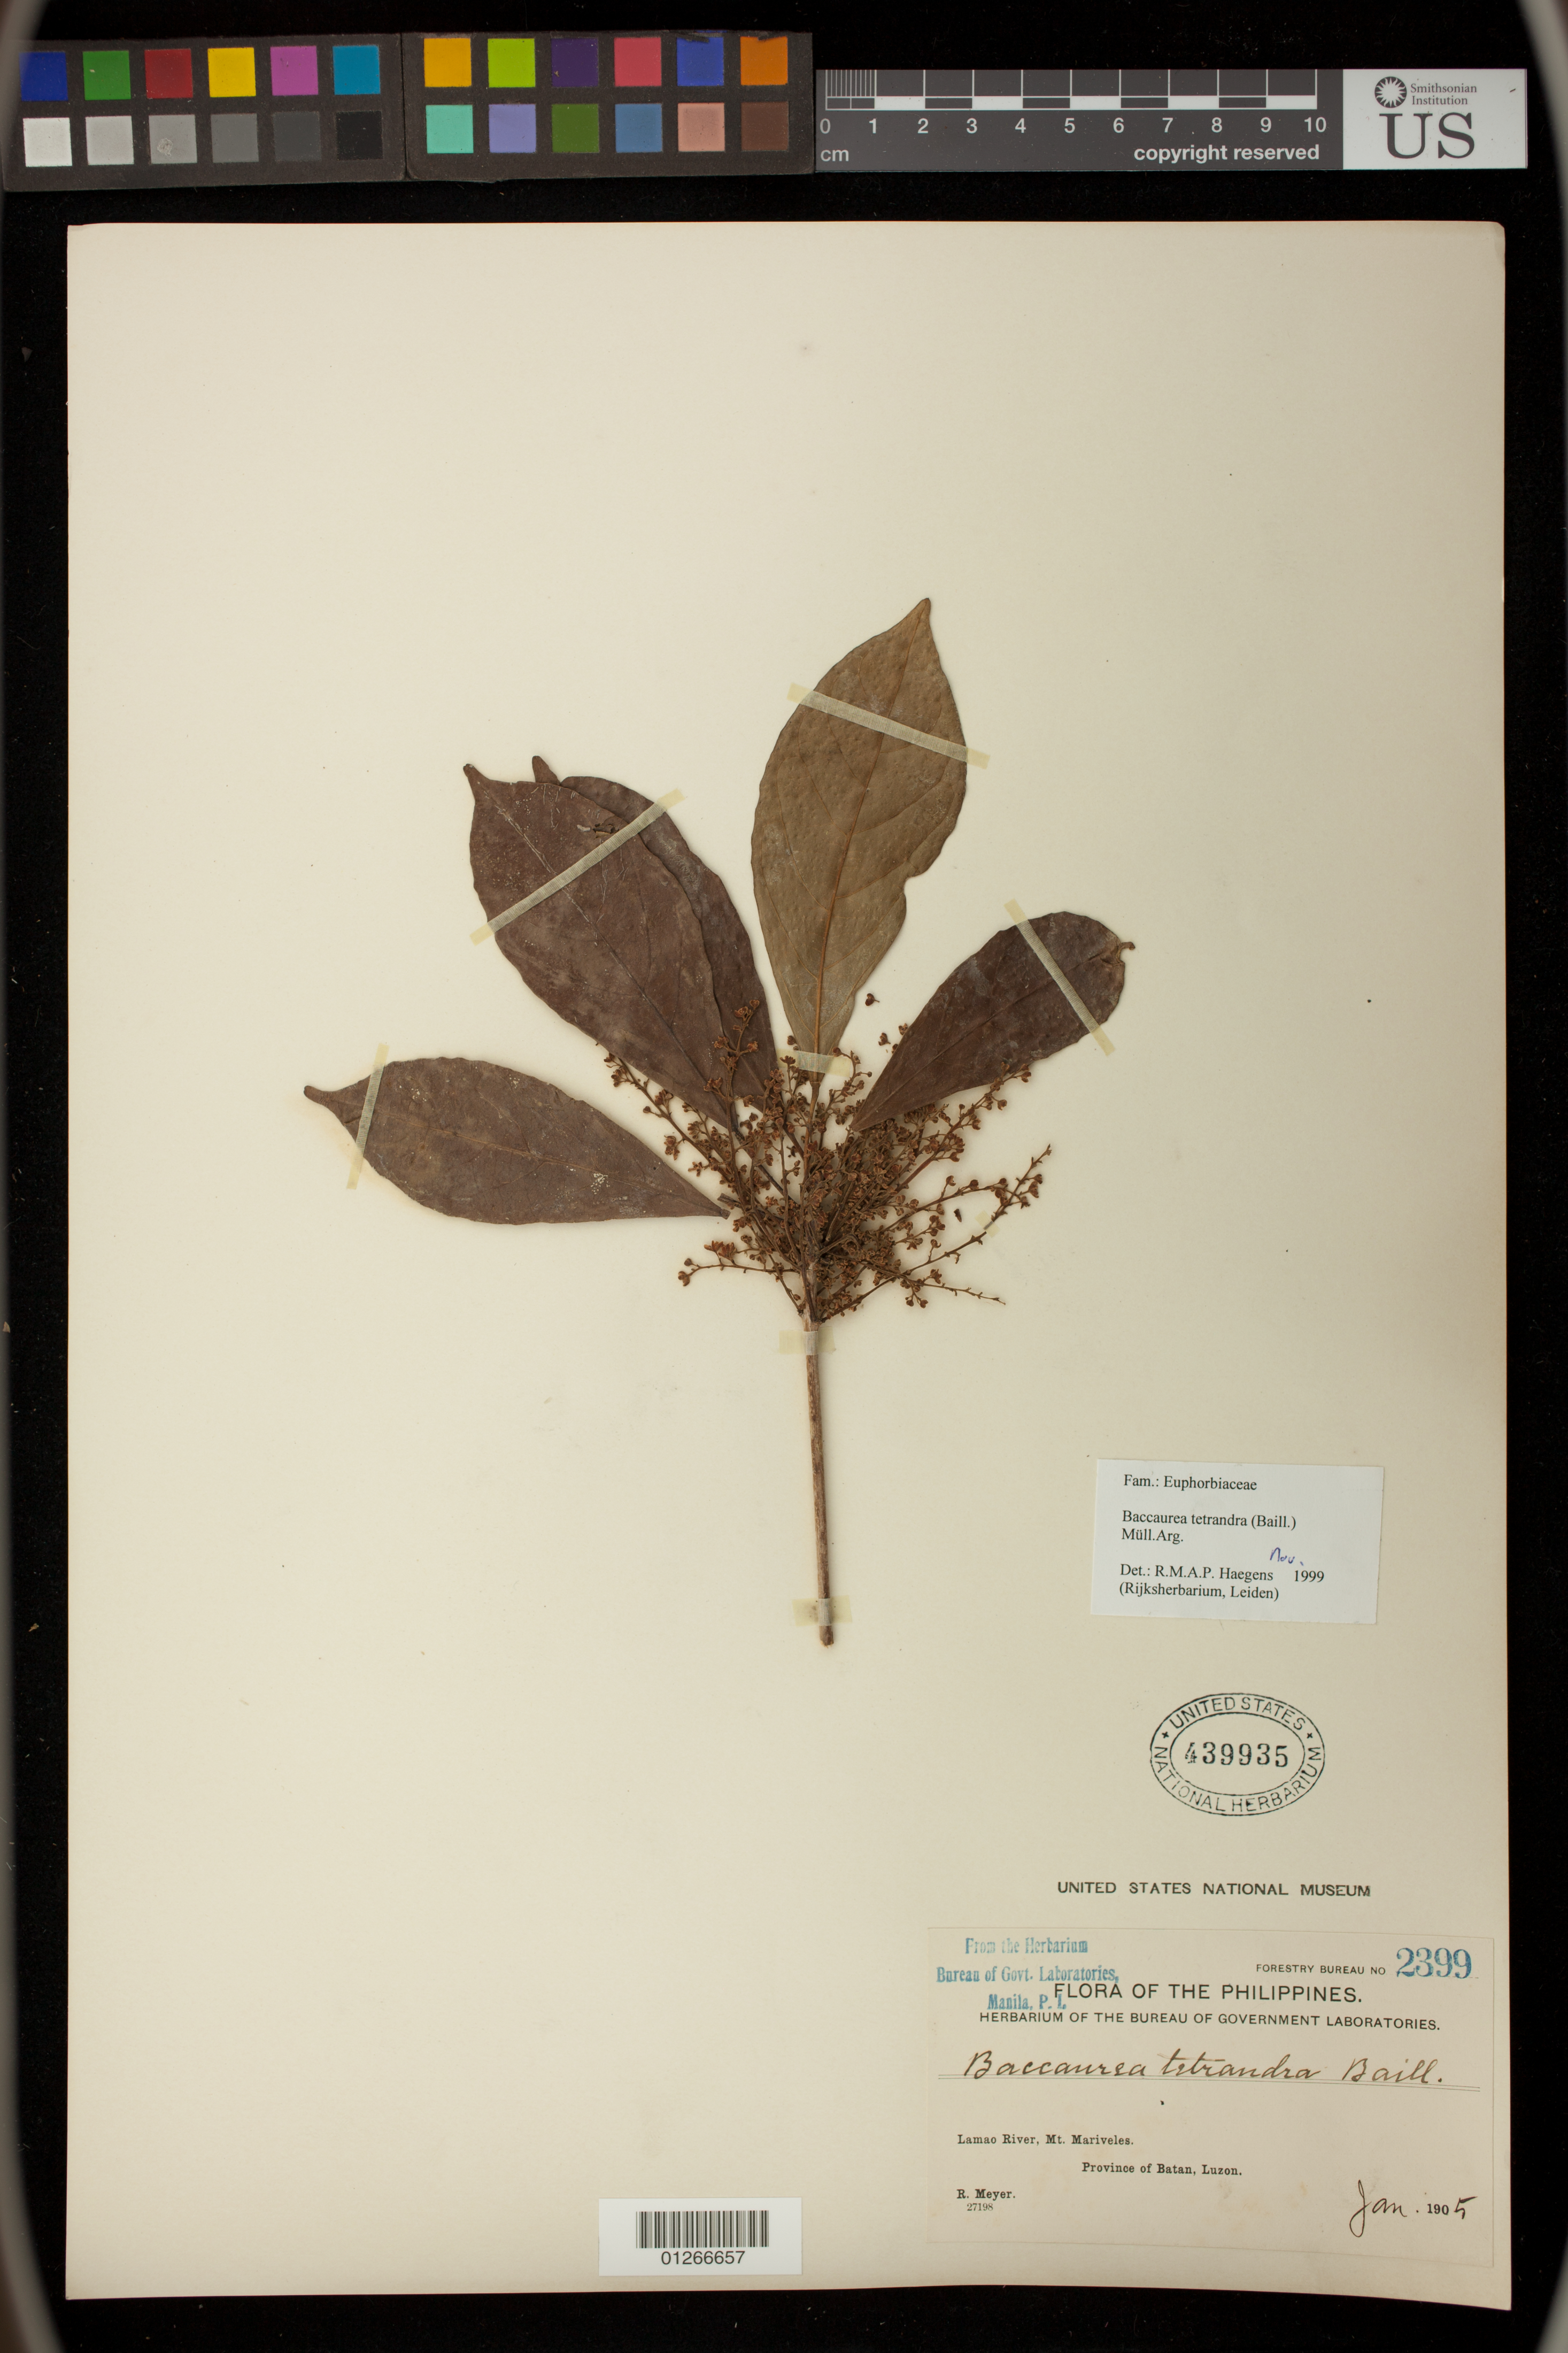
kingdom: Plantae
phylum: Tracheophyta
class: Magnoliopsida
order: Malpighiales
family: Phyllanthaceae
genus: Baccaurea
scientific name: Baccaurea tetrandra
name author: (Baill.) Müll. Arg.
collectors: R. Meyer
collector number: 2399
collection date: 1905-01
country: Philippines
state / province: Central Luzon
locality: Lamao River, Mt. Mariveles. Province of Batan, Luzon.